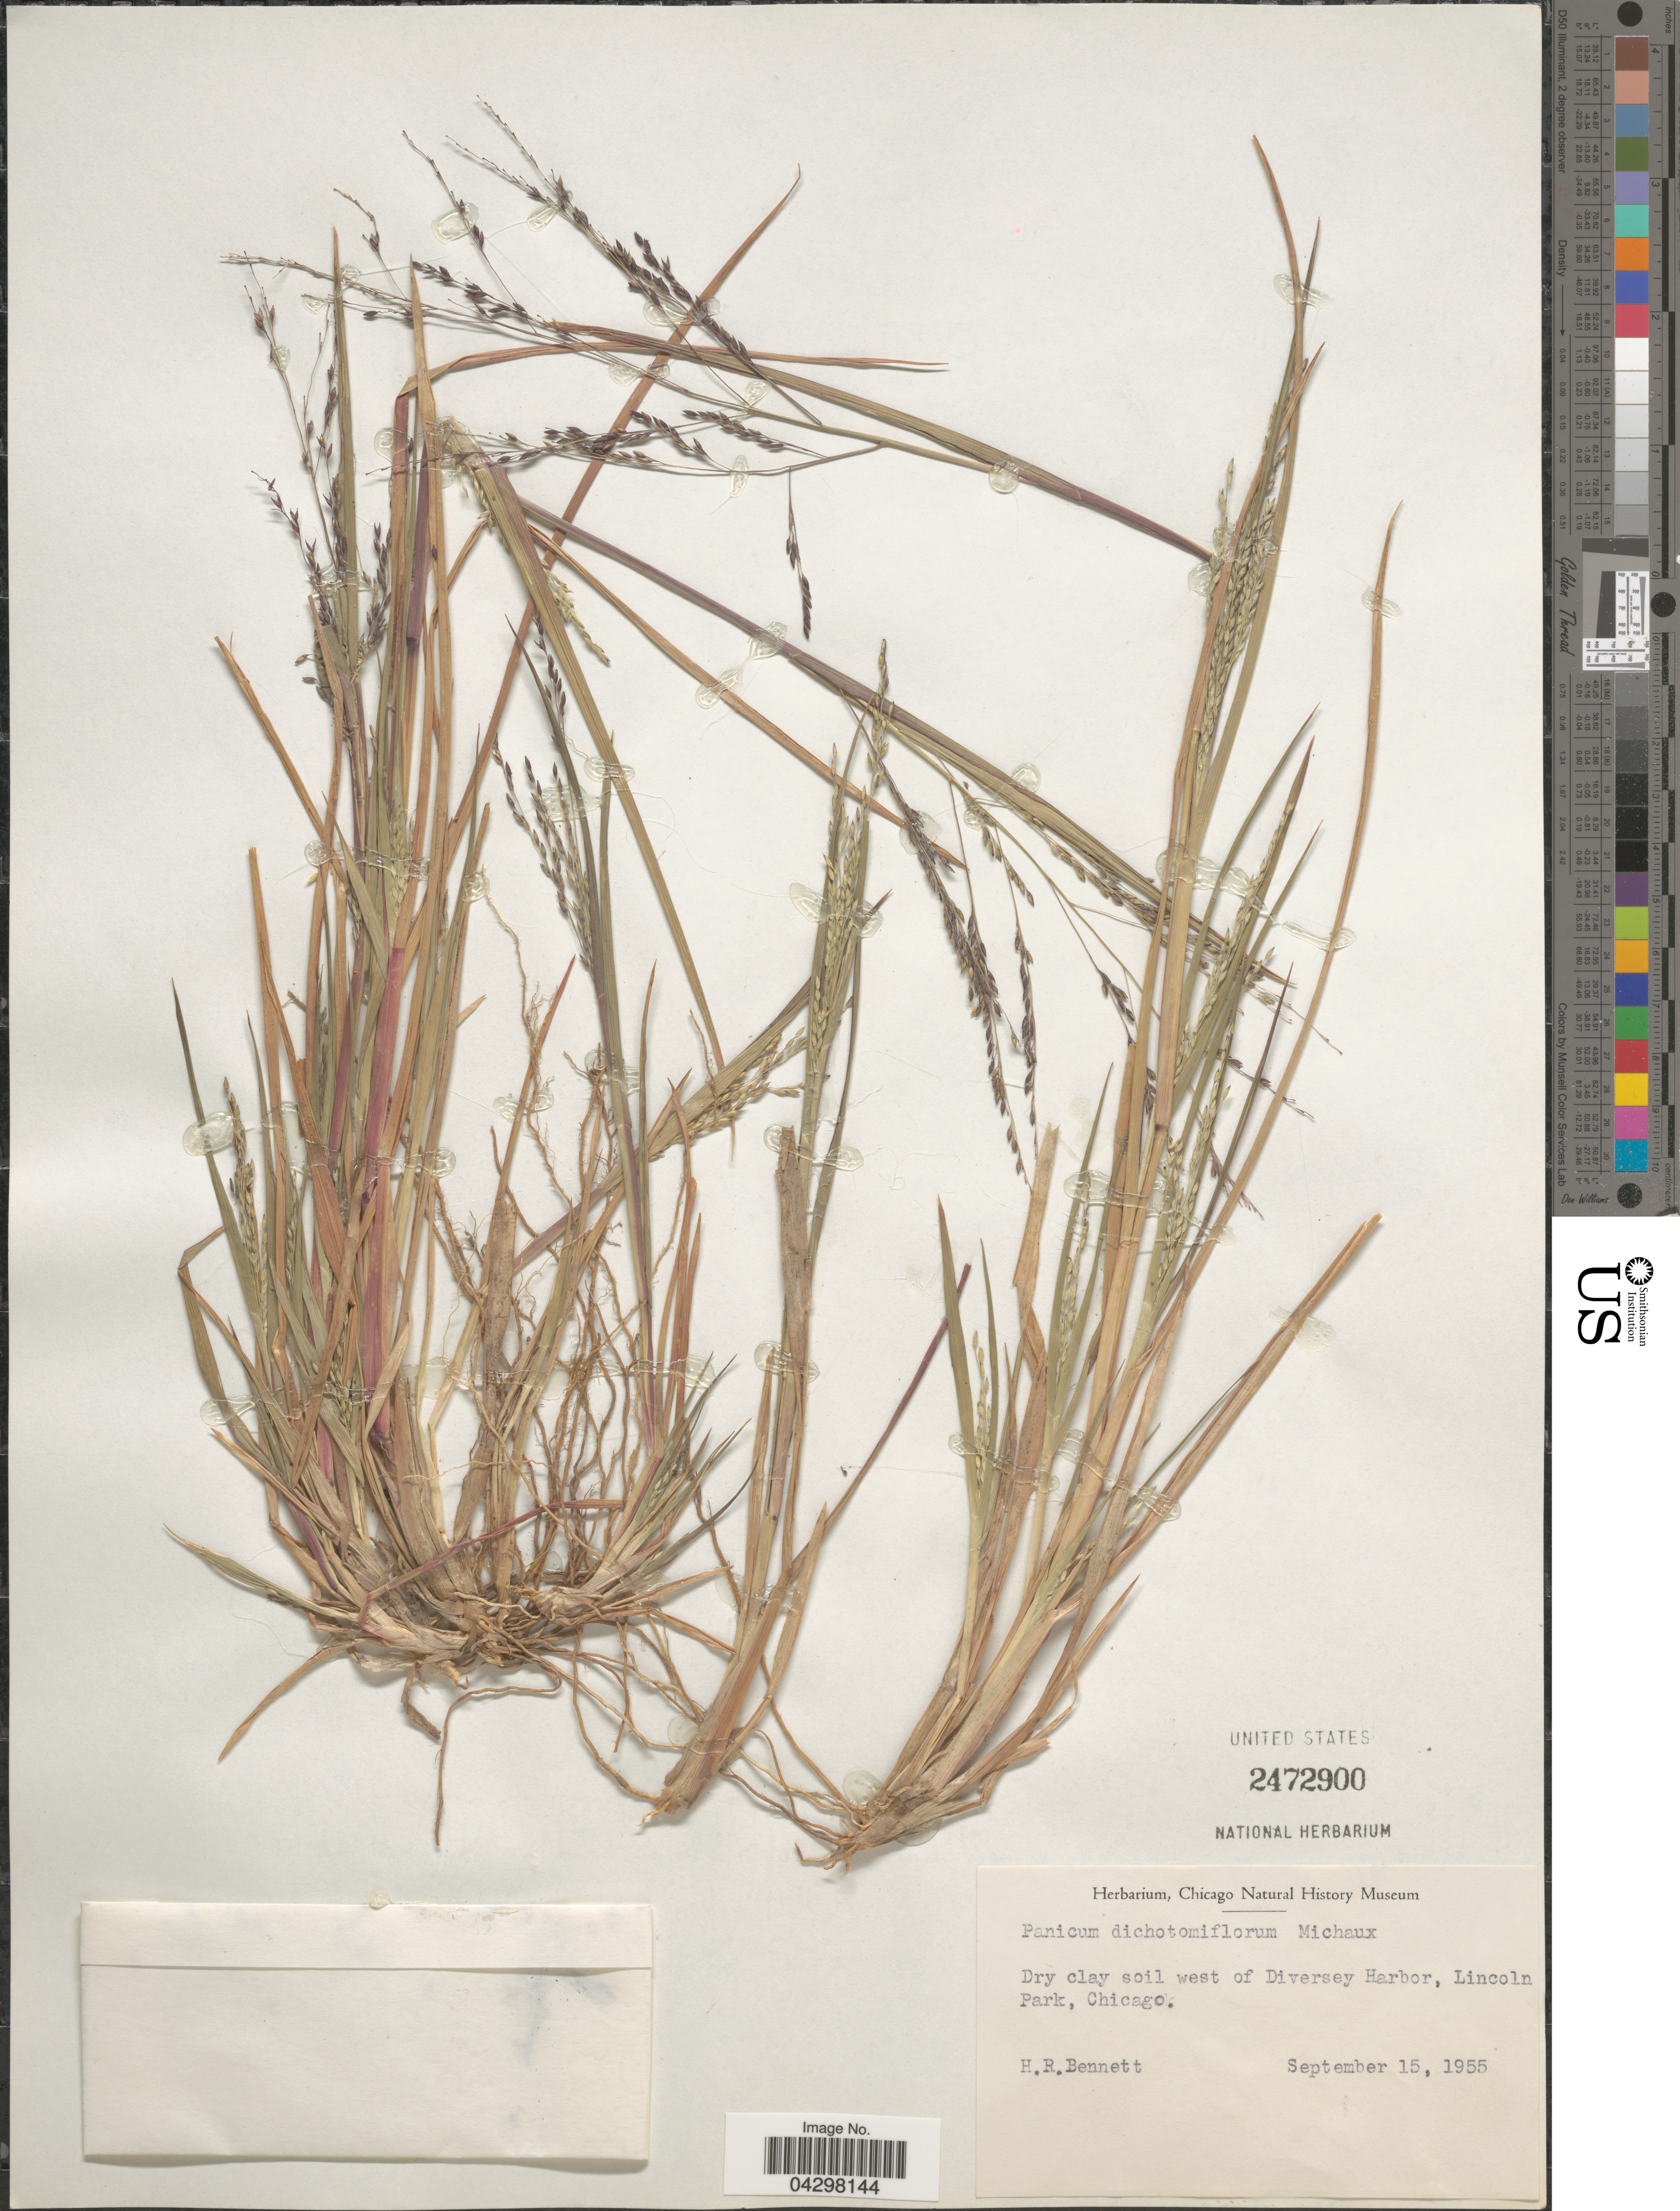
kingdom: Plantae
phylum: Tracheophyta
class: Liliopsida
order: Poales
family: Poaceae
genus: Panicum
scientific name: Panicum dichotomiflorum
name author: Michx.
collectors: H. R. Bennett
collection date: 1955-09-15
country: United States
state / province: Illinois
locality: Dry clay soil west of Diversey Harbor, Lincoln Park, Chicago.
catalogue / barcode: US 2472900